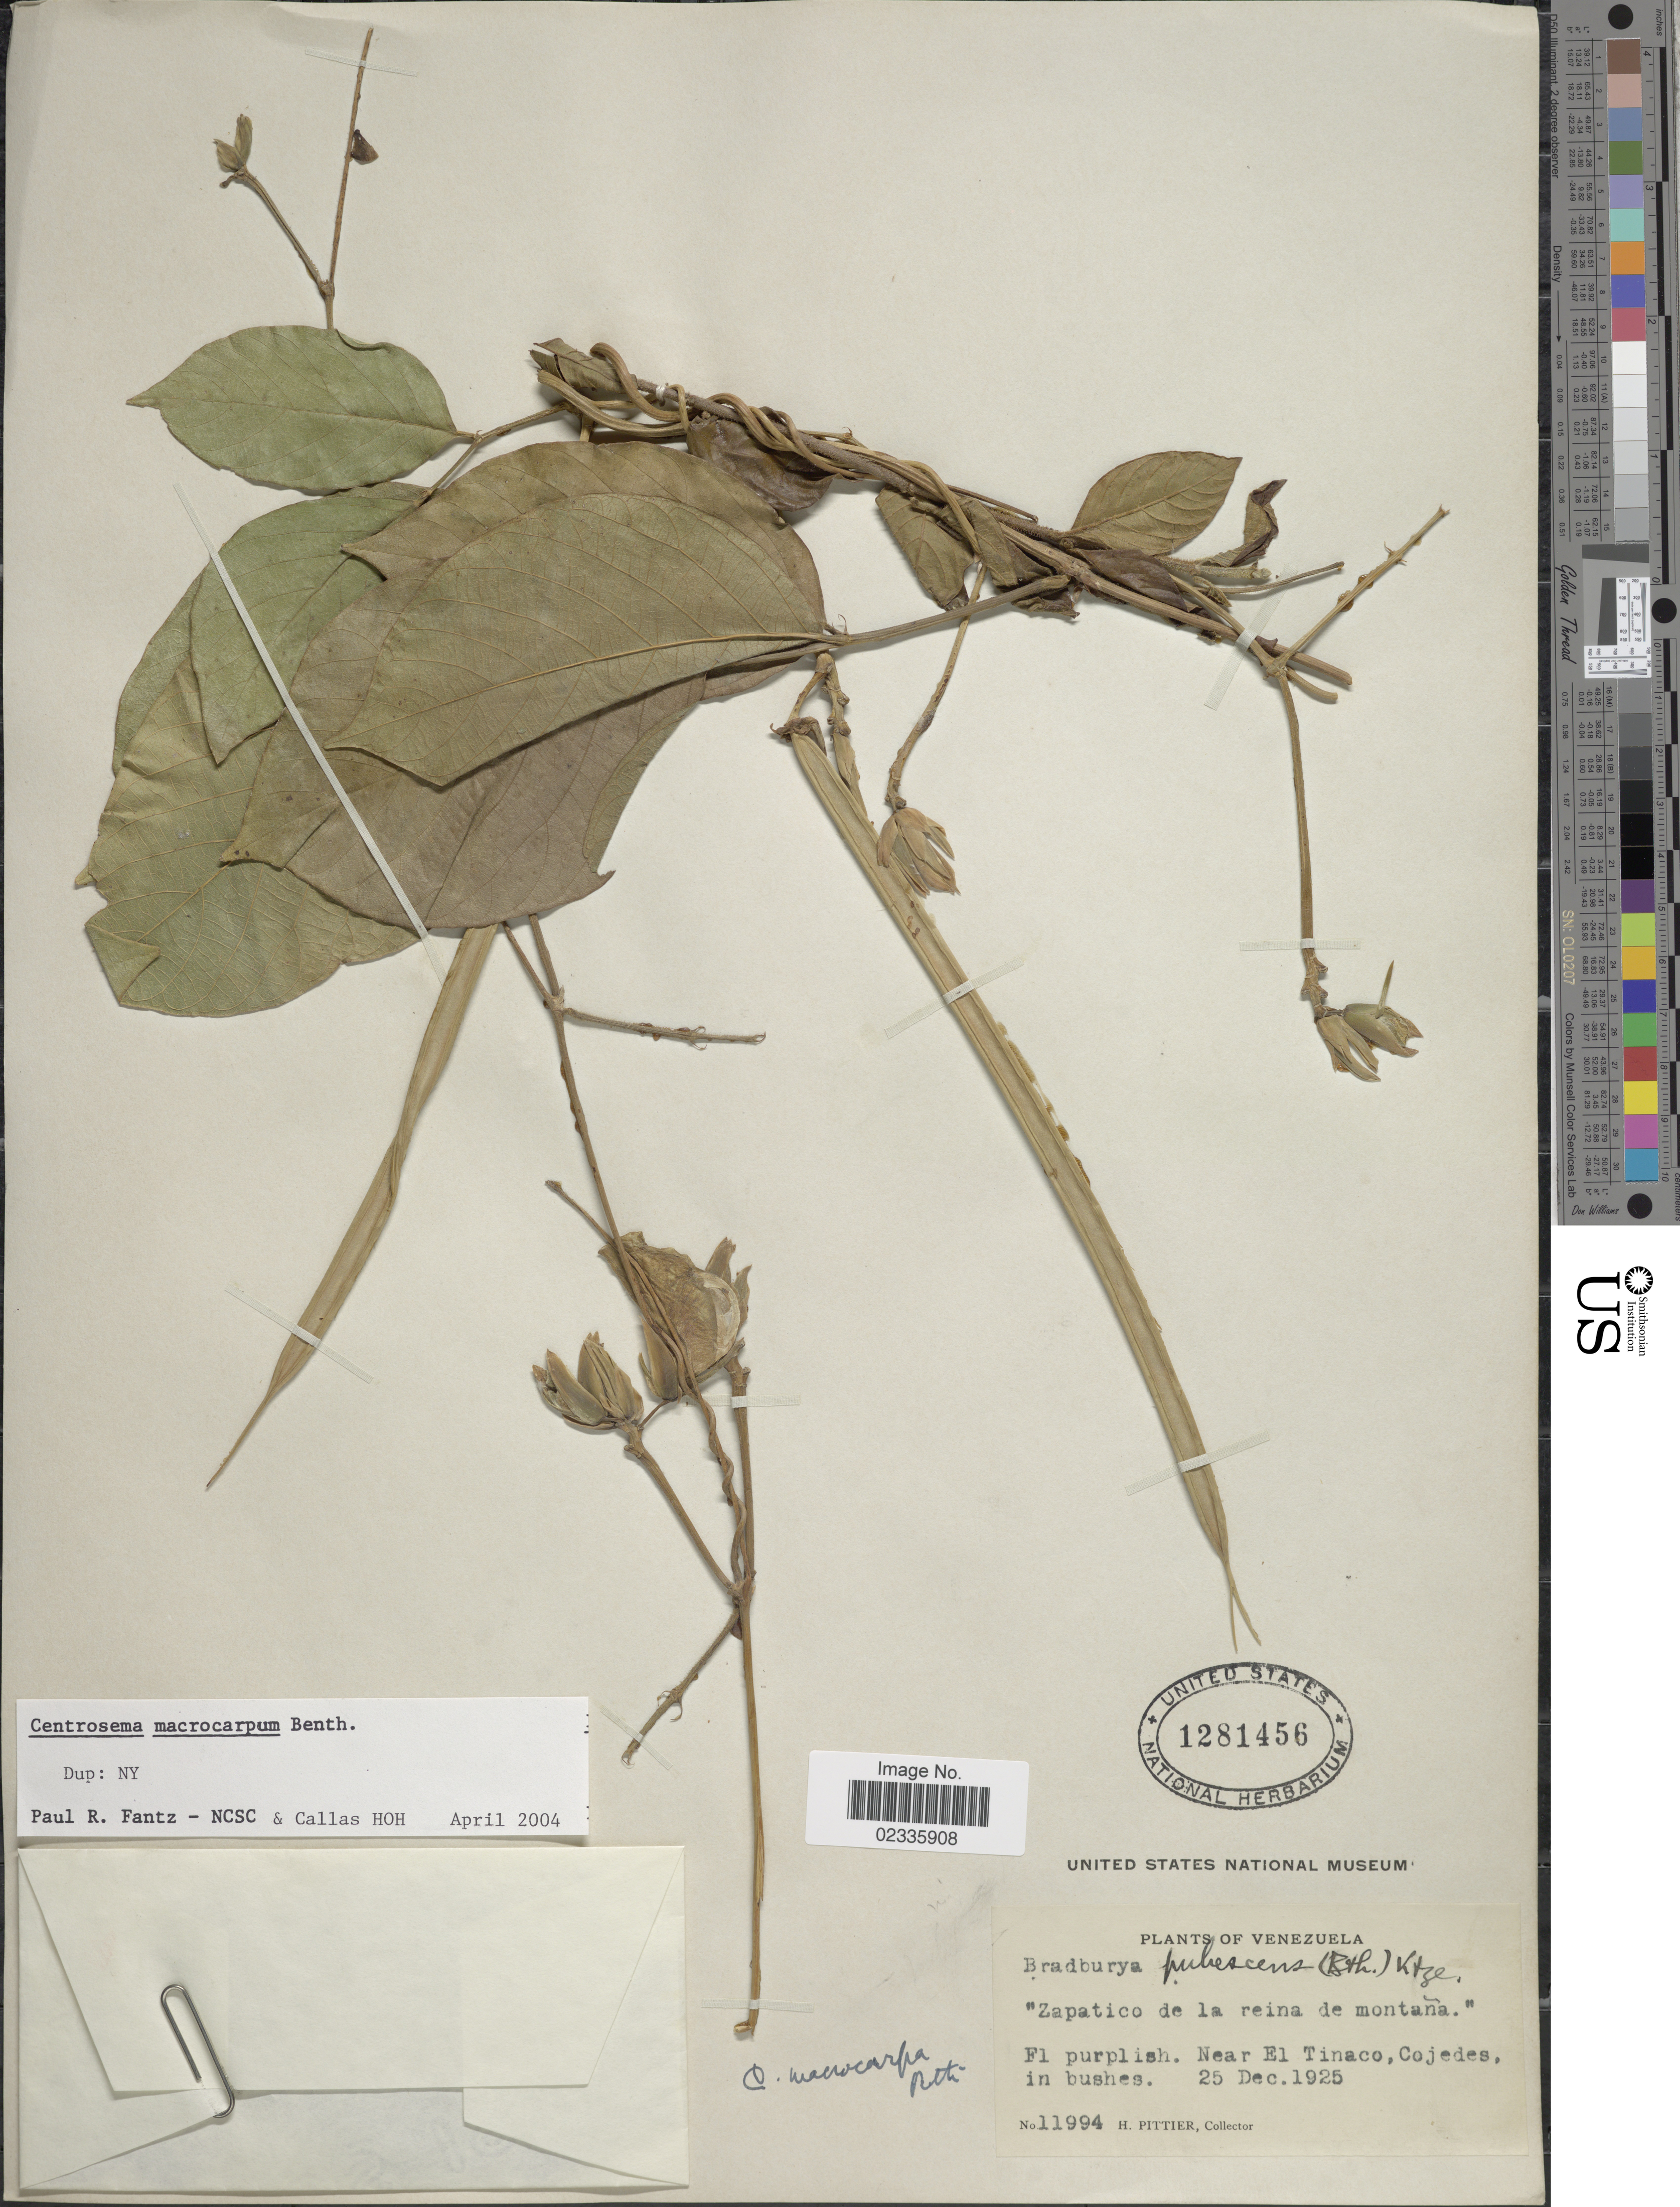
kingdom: Plantae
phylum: Tracheophyta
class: Magnoliopsida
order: Fabales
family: Fabaceae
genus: Centrosema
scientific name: Centrosema macrocarpum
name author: Benth.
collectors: H. F. Pittier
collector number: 11994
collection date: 1925-12-25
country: Venezuela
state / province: Cojedes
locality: Near El Tinaco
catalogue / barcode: US 1281456